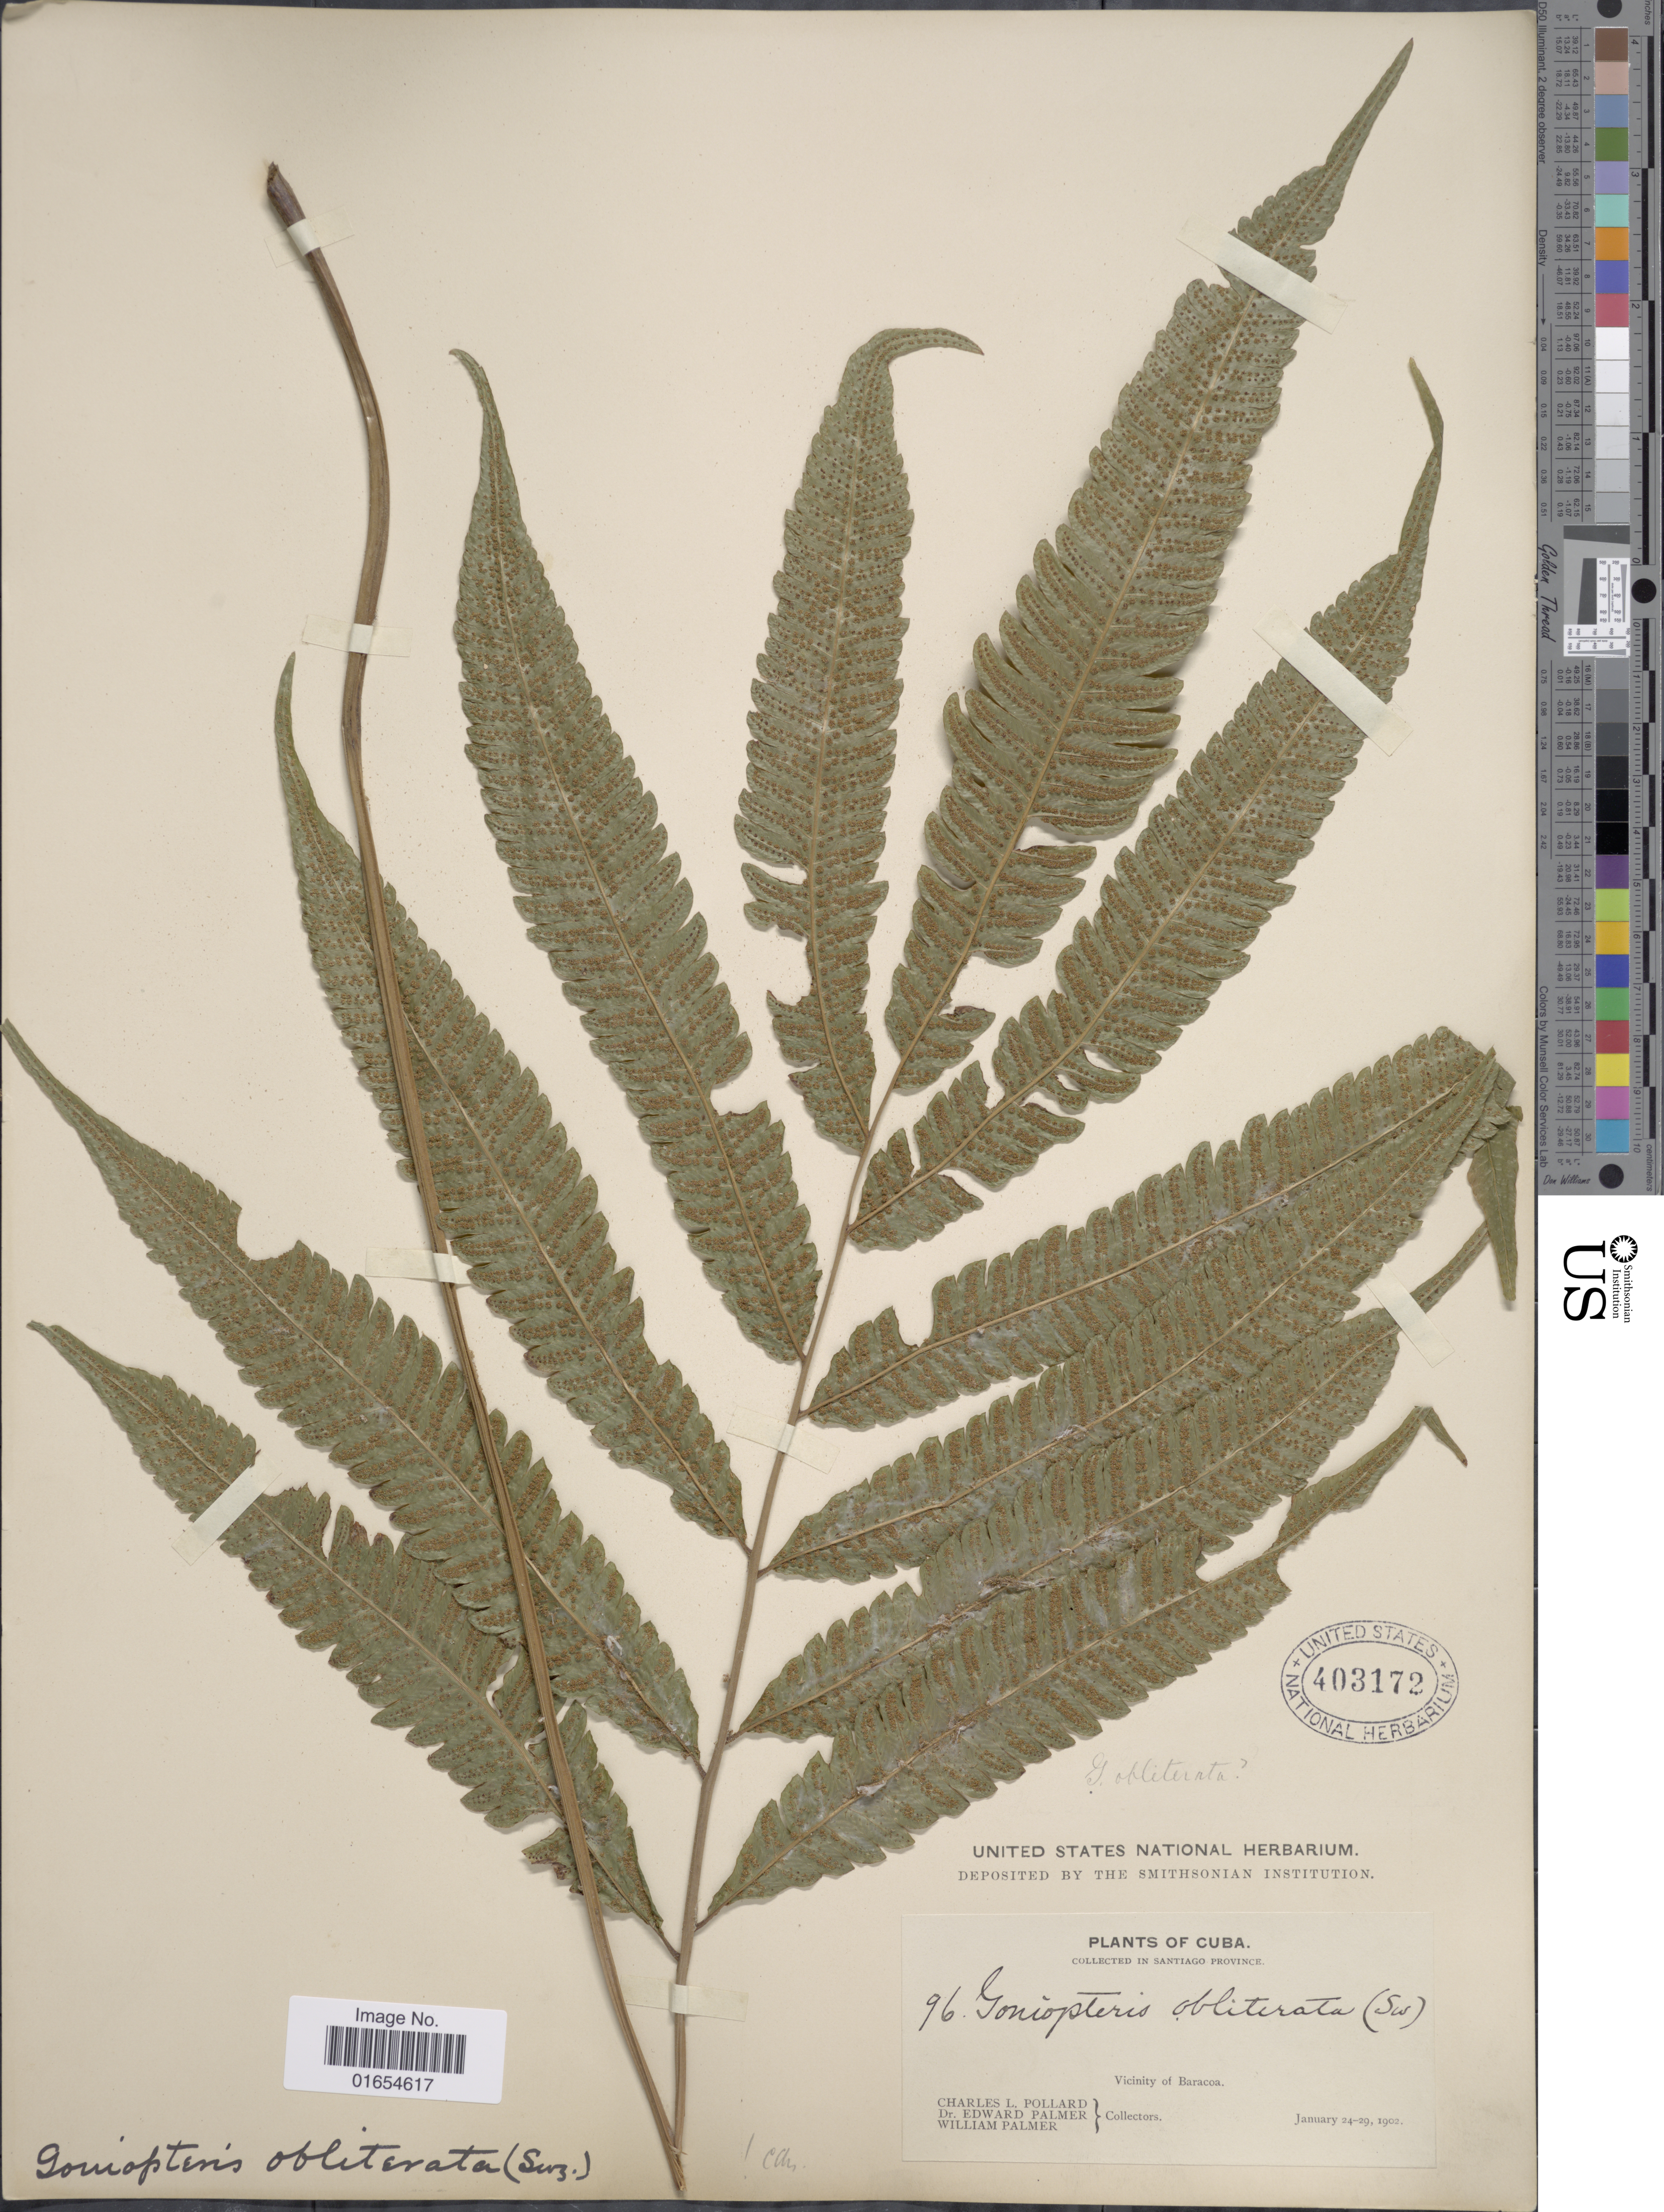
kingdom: Plantae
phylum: Tracheophyta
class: Polypodiopsida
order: Polypodiales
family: Thelypteridaceae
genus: Goniopteris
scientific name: Goniopteris obliterata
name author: (Sw.) C. Presl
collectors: C. L. Pollard, E. Palmer & W. Palmer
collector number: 96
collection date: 1902-01-24/1902-01-29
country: Cuba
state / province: Santiago de Cuba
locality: Vicinity of Baracoa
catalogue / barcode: US 403172